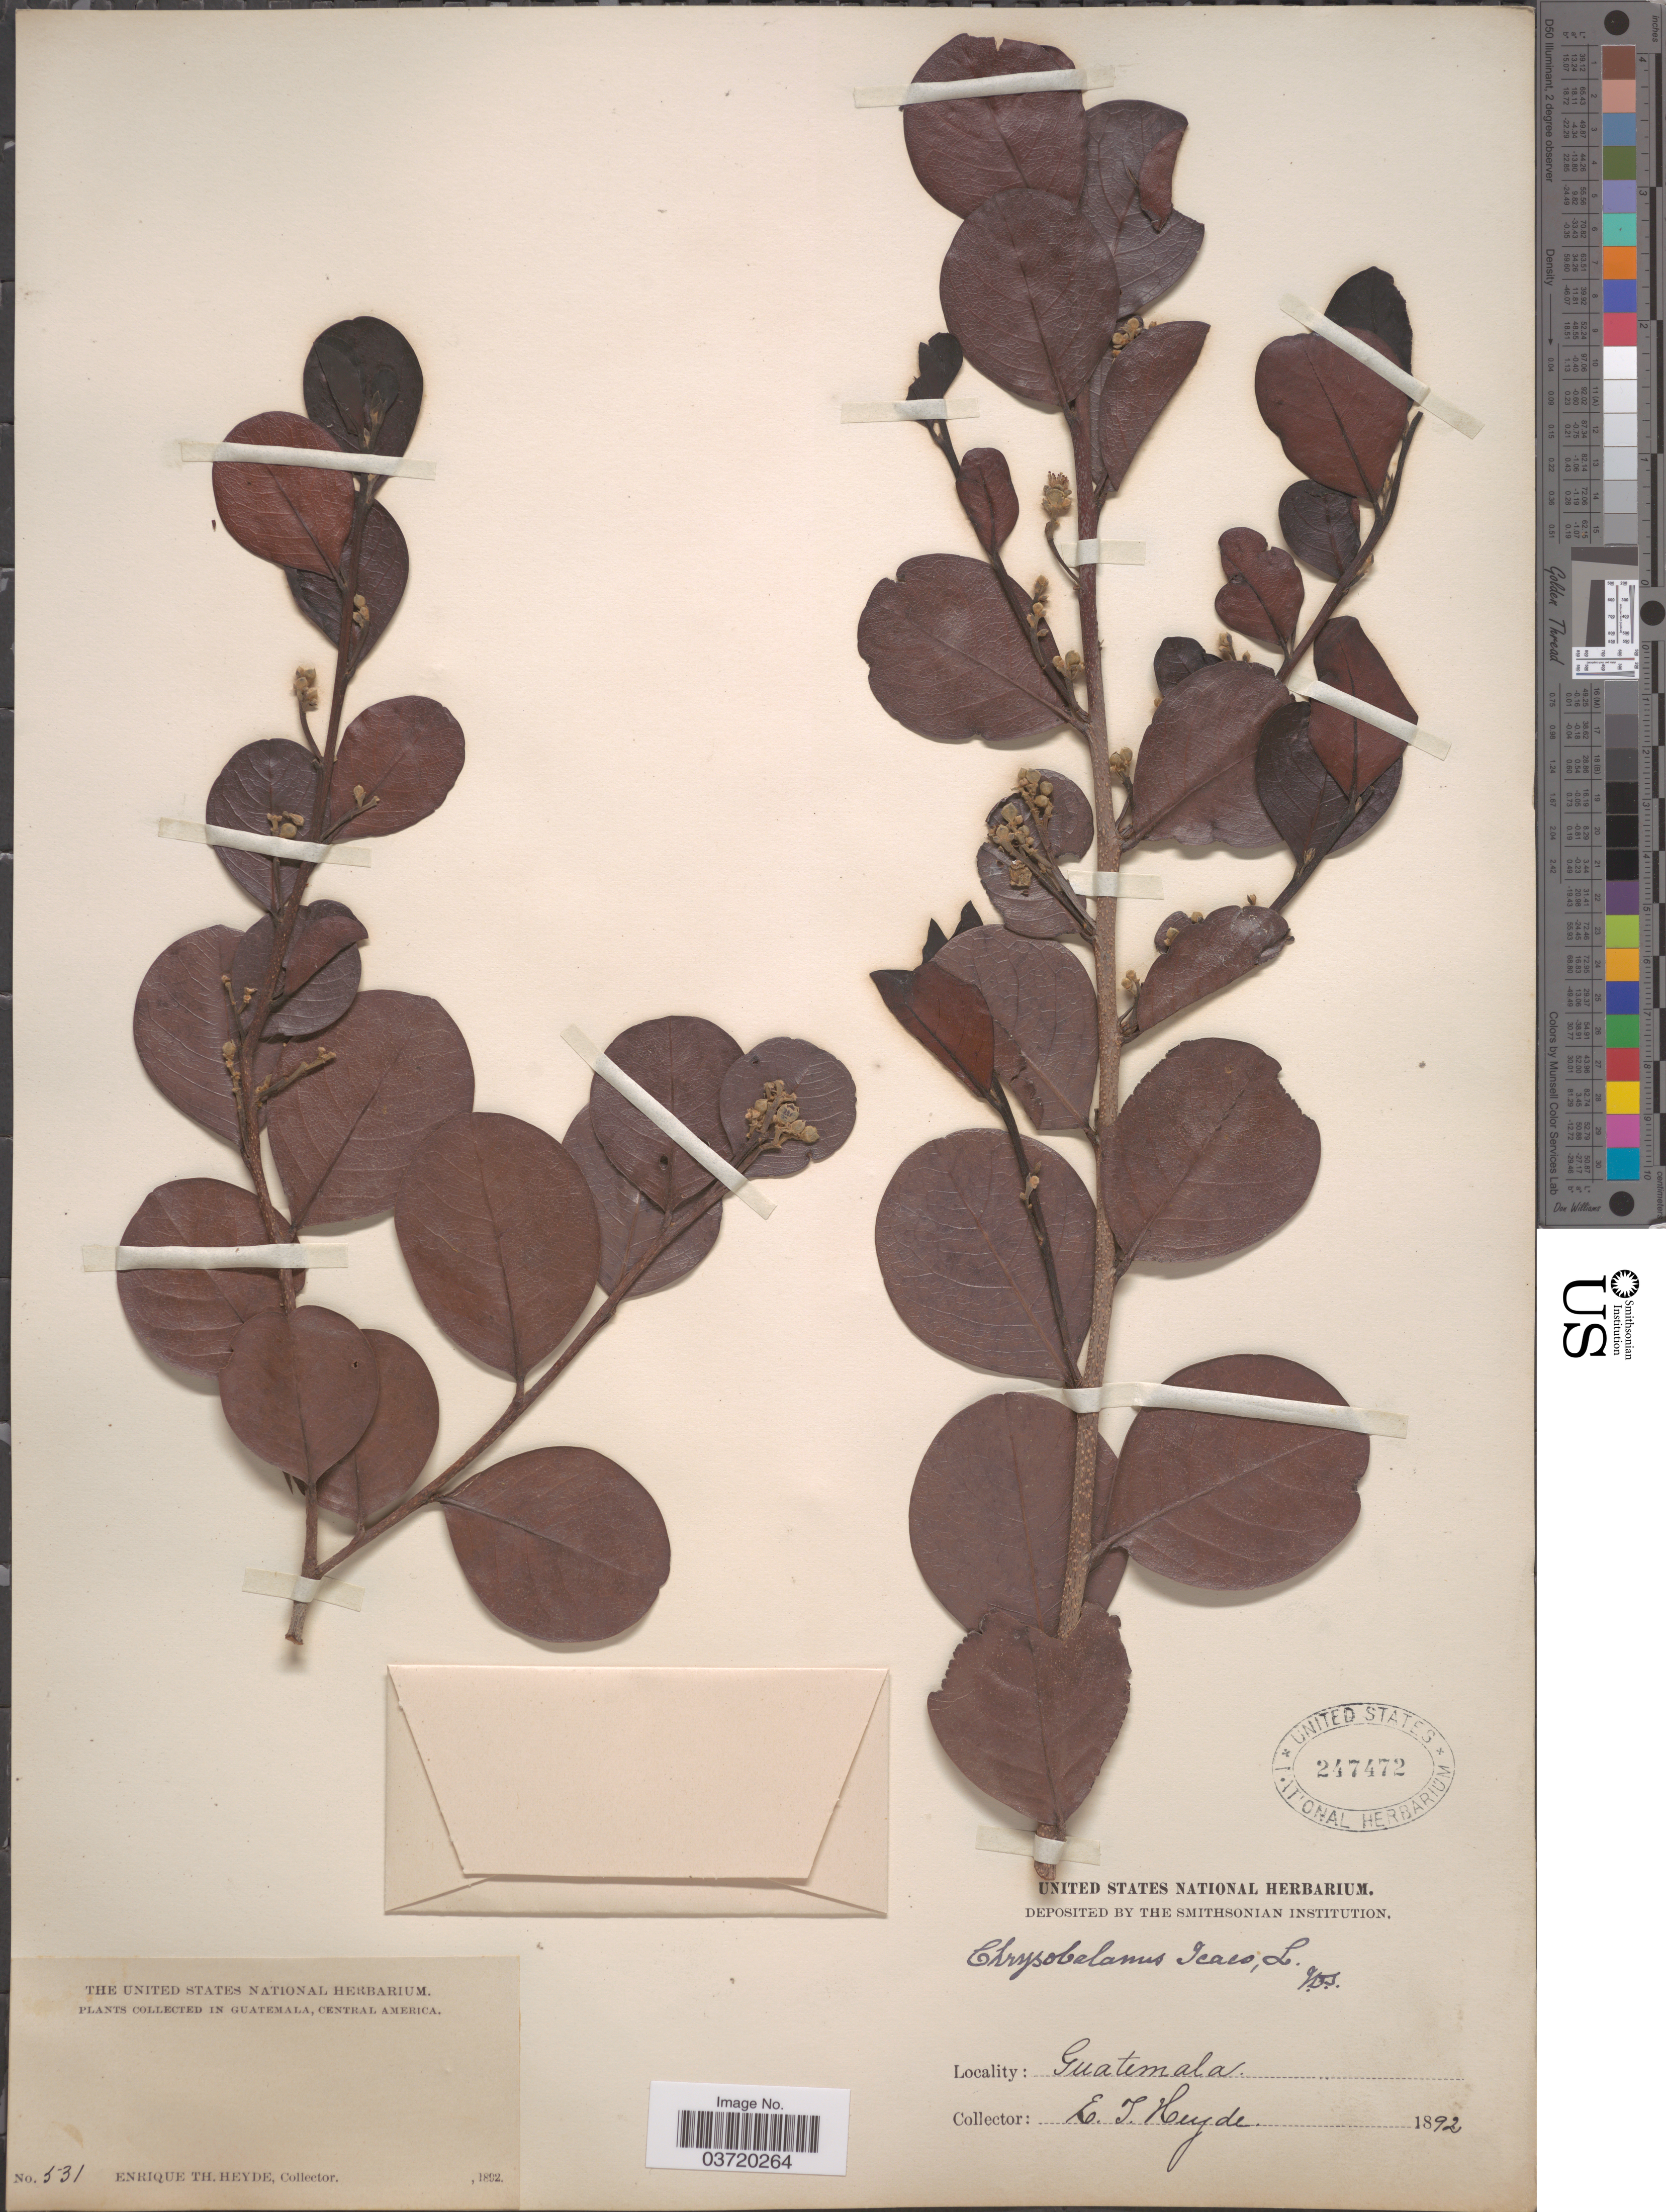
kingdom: Plantae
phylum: Tracheophyta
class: Magnoliopsida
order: Malpighiales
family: Chrysobalanaceae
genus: Chrysobalanus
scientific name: Chrysobalanus icaco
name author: L.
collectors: E. T. Heyde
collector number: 531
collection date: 1892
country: Guatemala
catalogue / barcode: US 247472